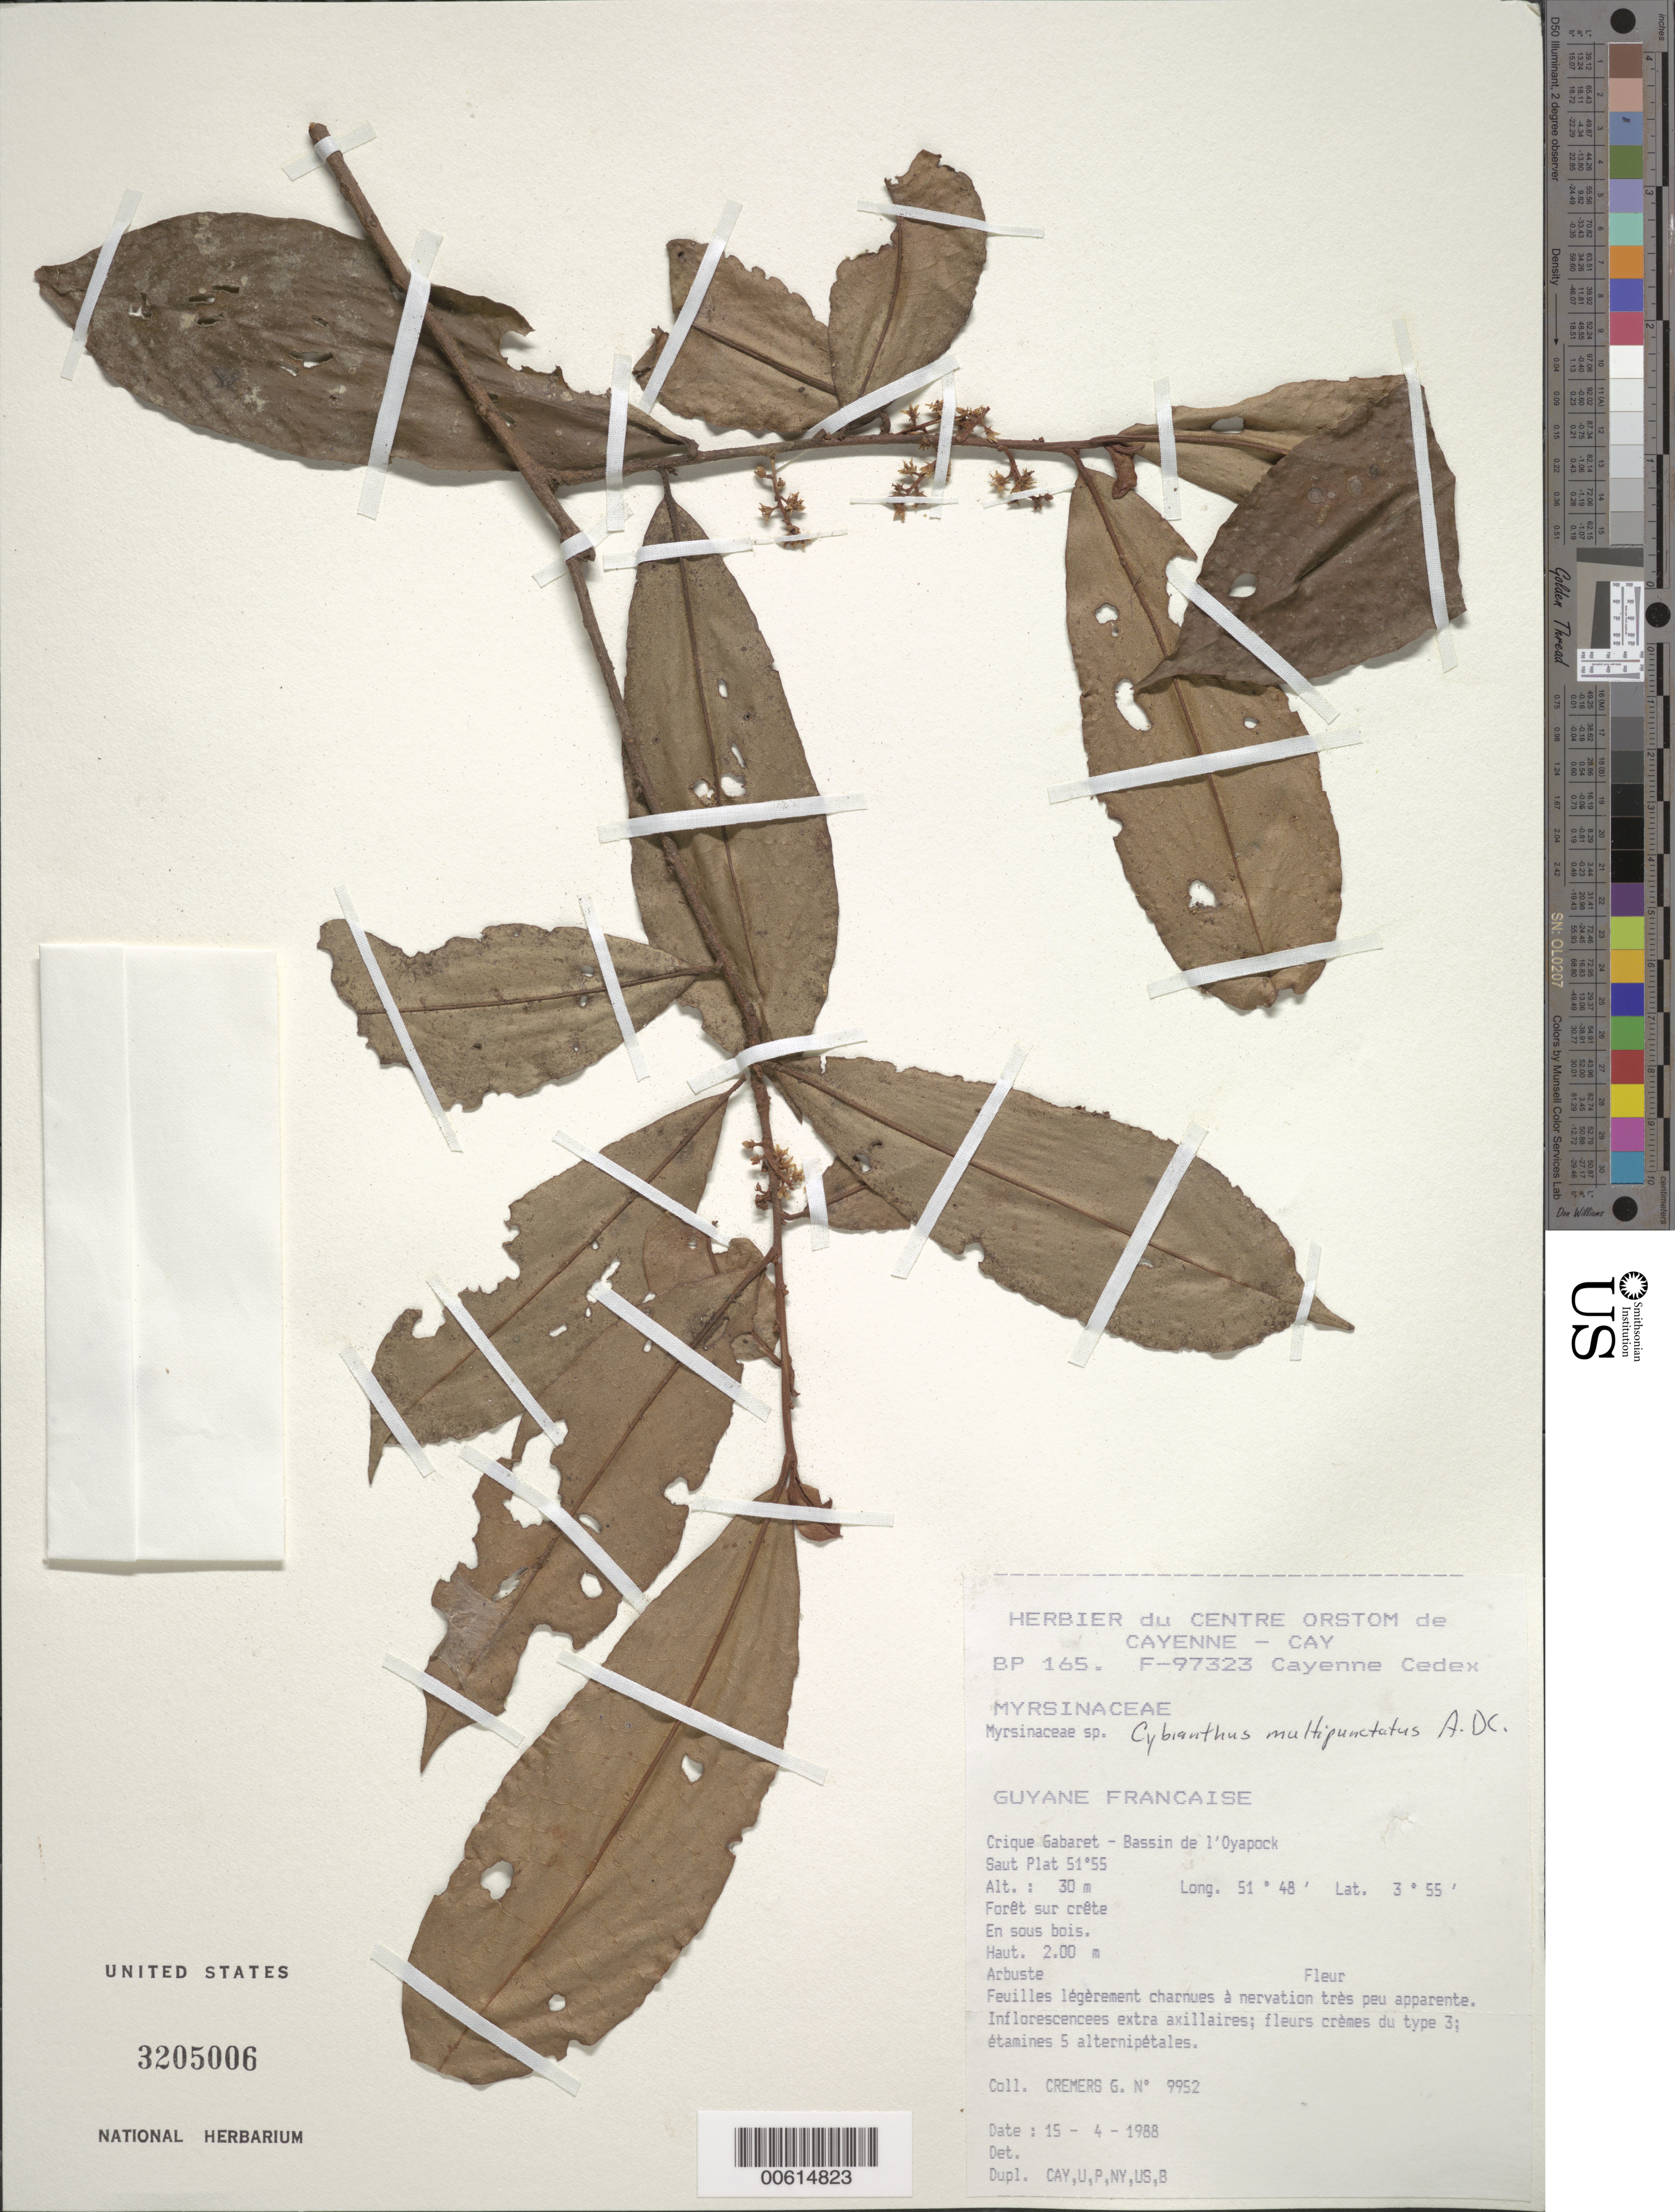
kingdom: Plantae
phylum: Tracheophyta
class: Magnoliopsida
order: Ericales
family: Primulaceae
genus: Cybianthus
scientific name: Cybianthus multipunctatus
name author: A. DC.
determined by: Pipoly, J. J., III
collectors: G. Cremers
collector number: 9952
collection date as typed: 15-Apr-88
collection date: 1988-04-15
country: French Guiana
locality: Crique Gabaret, Bassin de l'Oyapock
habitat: Forêt sur crete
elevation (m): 30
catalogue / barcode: US 3205006